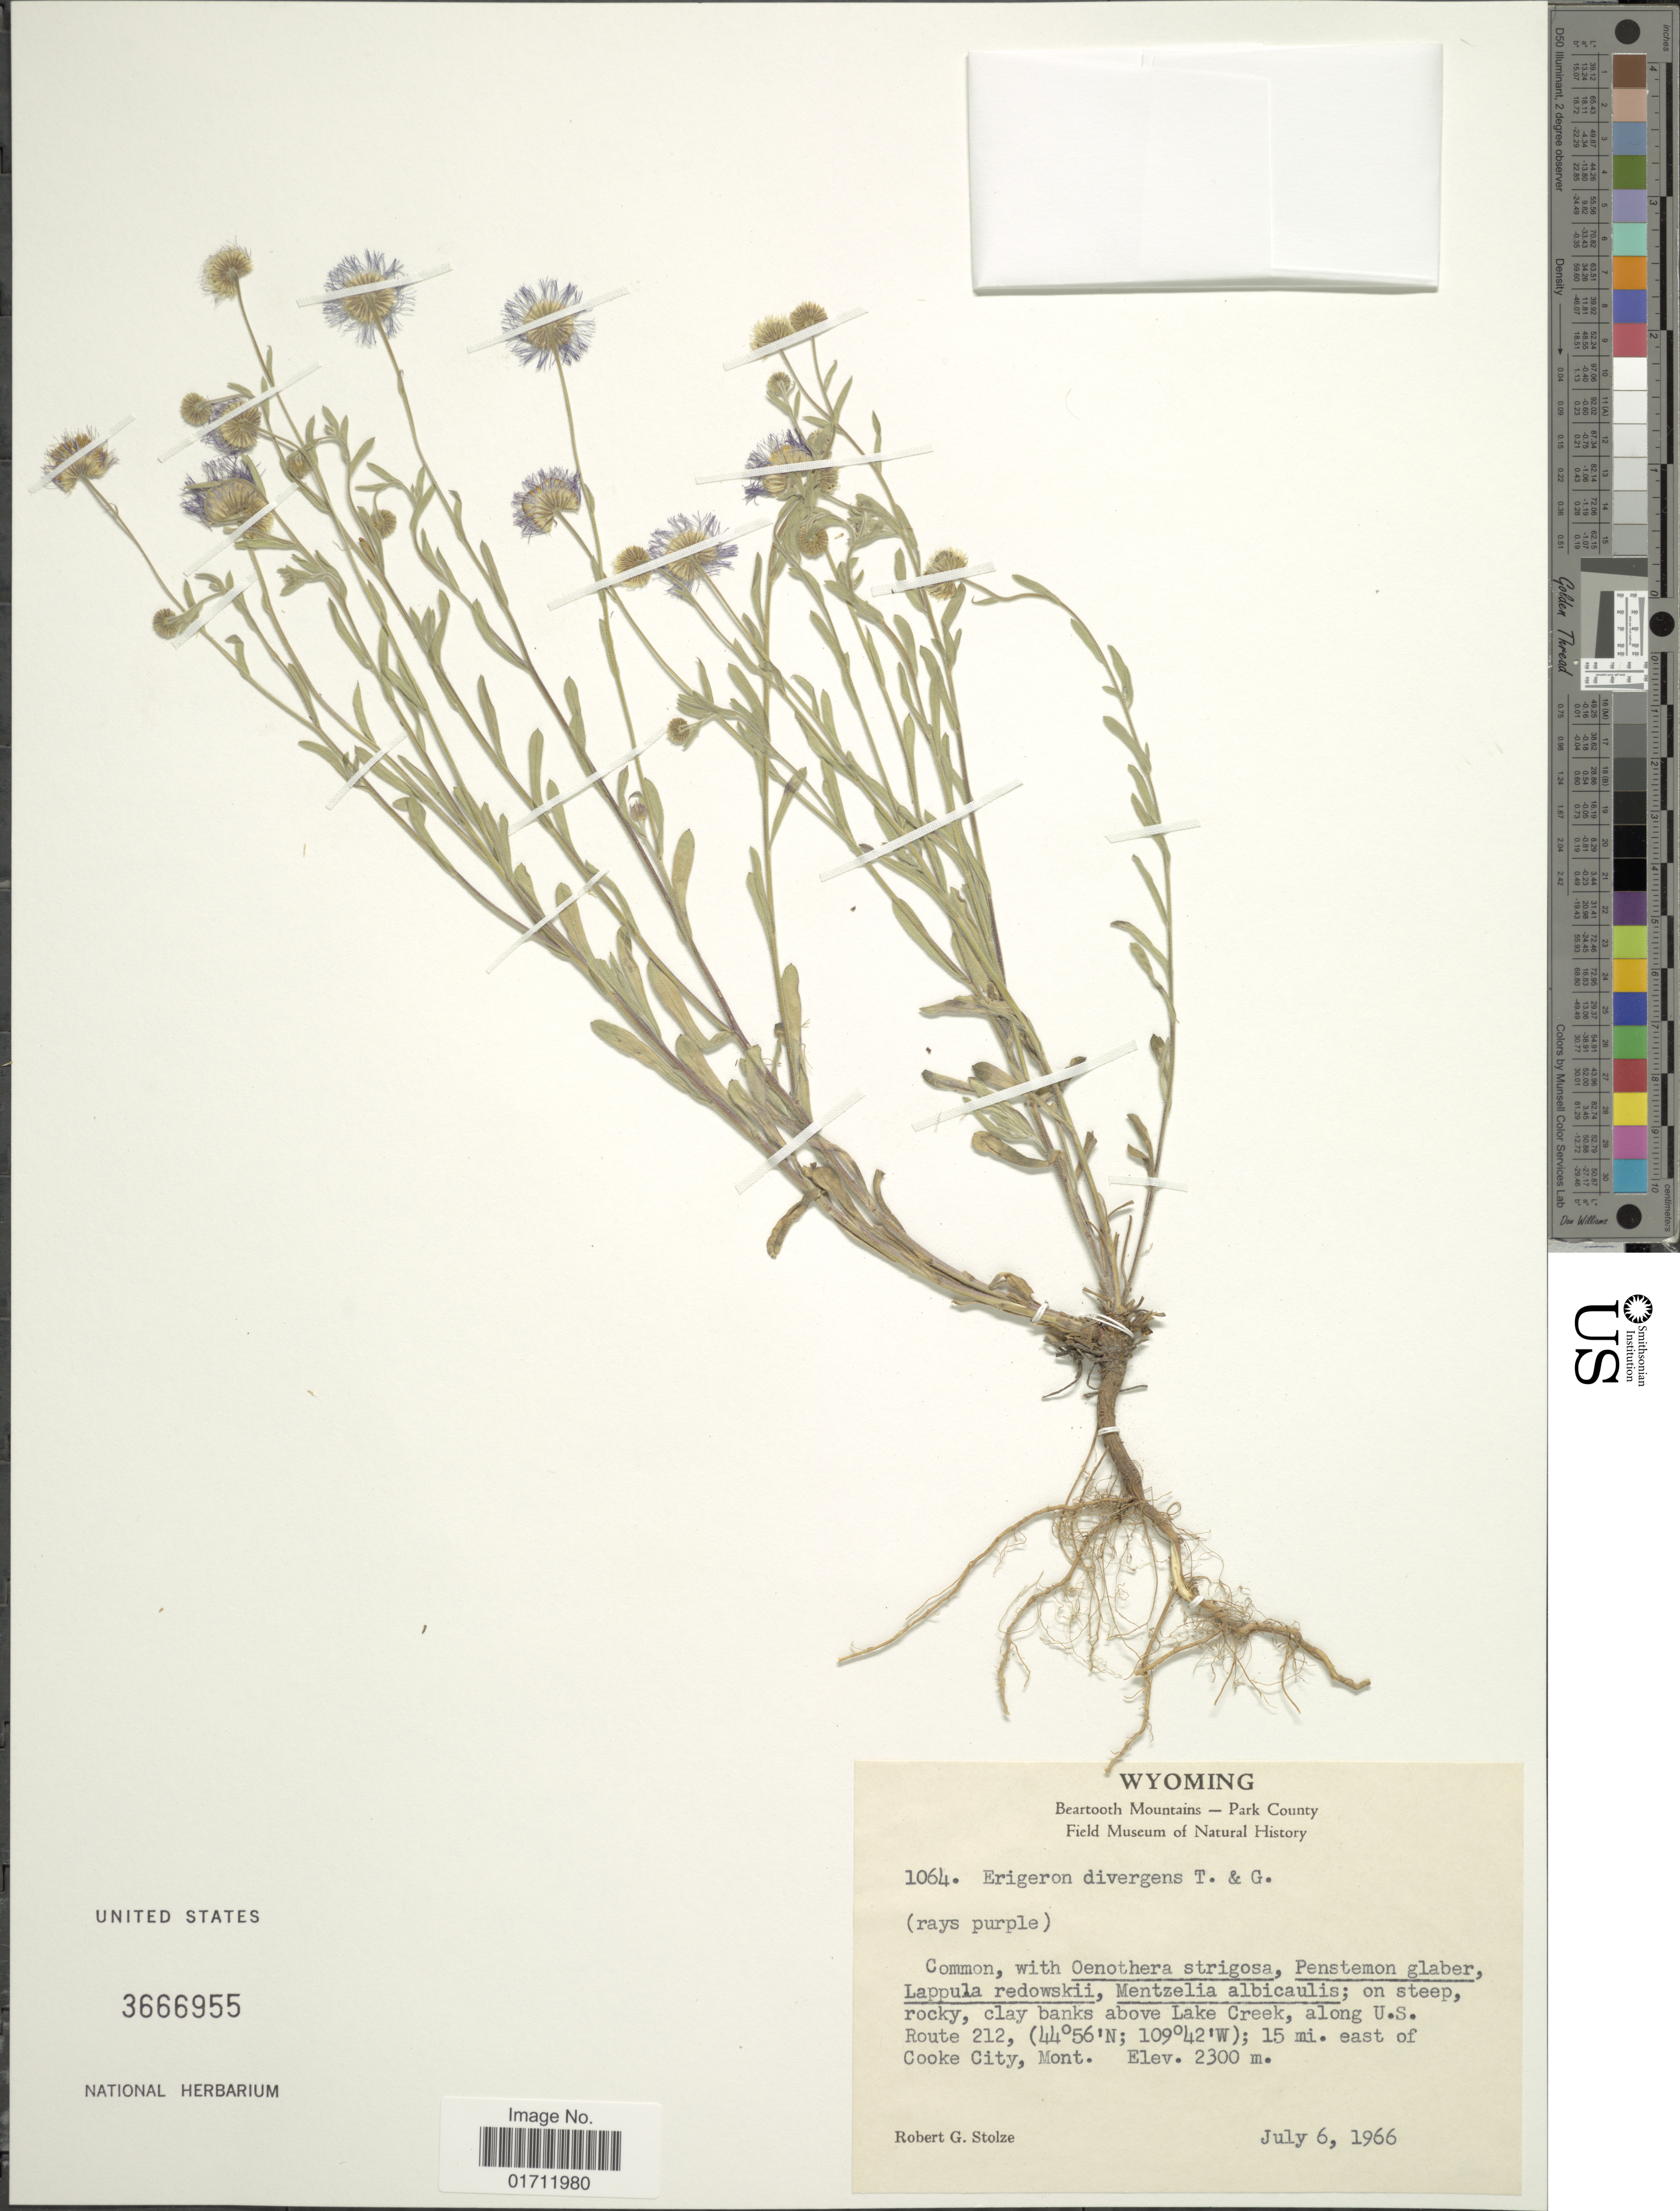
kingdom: Plantae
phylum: Tracheophyta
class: Magnoliopsida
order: Asterales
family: Asteraceae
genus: Erigeron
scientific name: Erigeron divergens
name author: Torr. & A. Gray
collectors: R. G. Stolze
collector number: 1064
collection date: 1966-07-06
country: United States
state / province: Wyoming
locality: Above Lake Creek, along U.S. Route 212, 15 mi. east of Cooke City, Mont.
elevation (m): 2300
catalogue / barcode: US 3666955